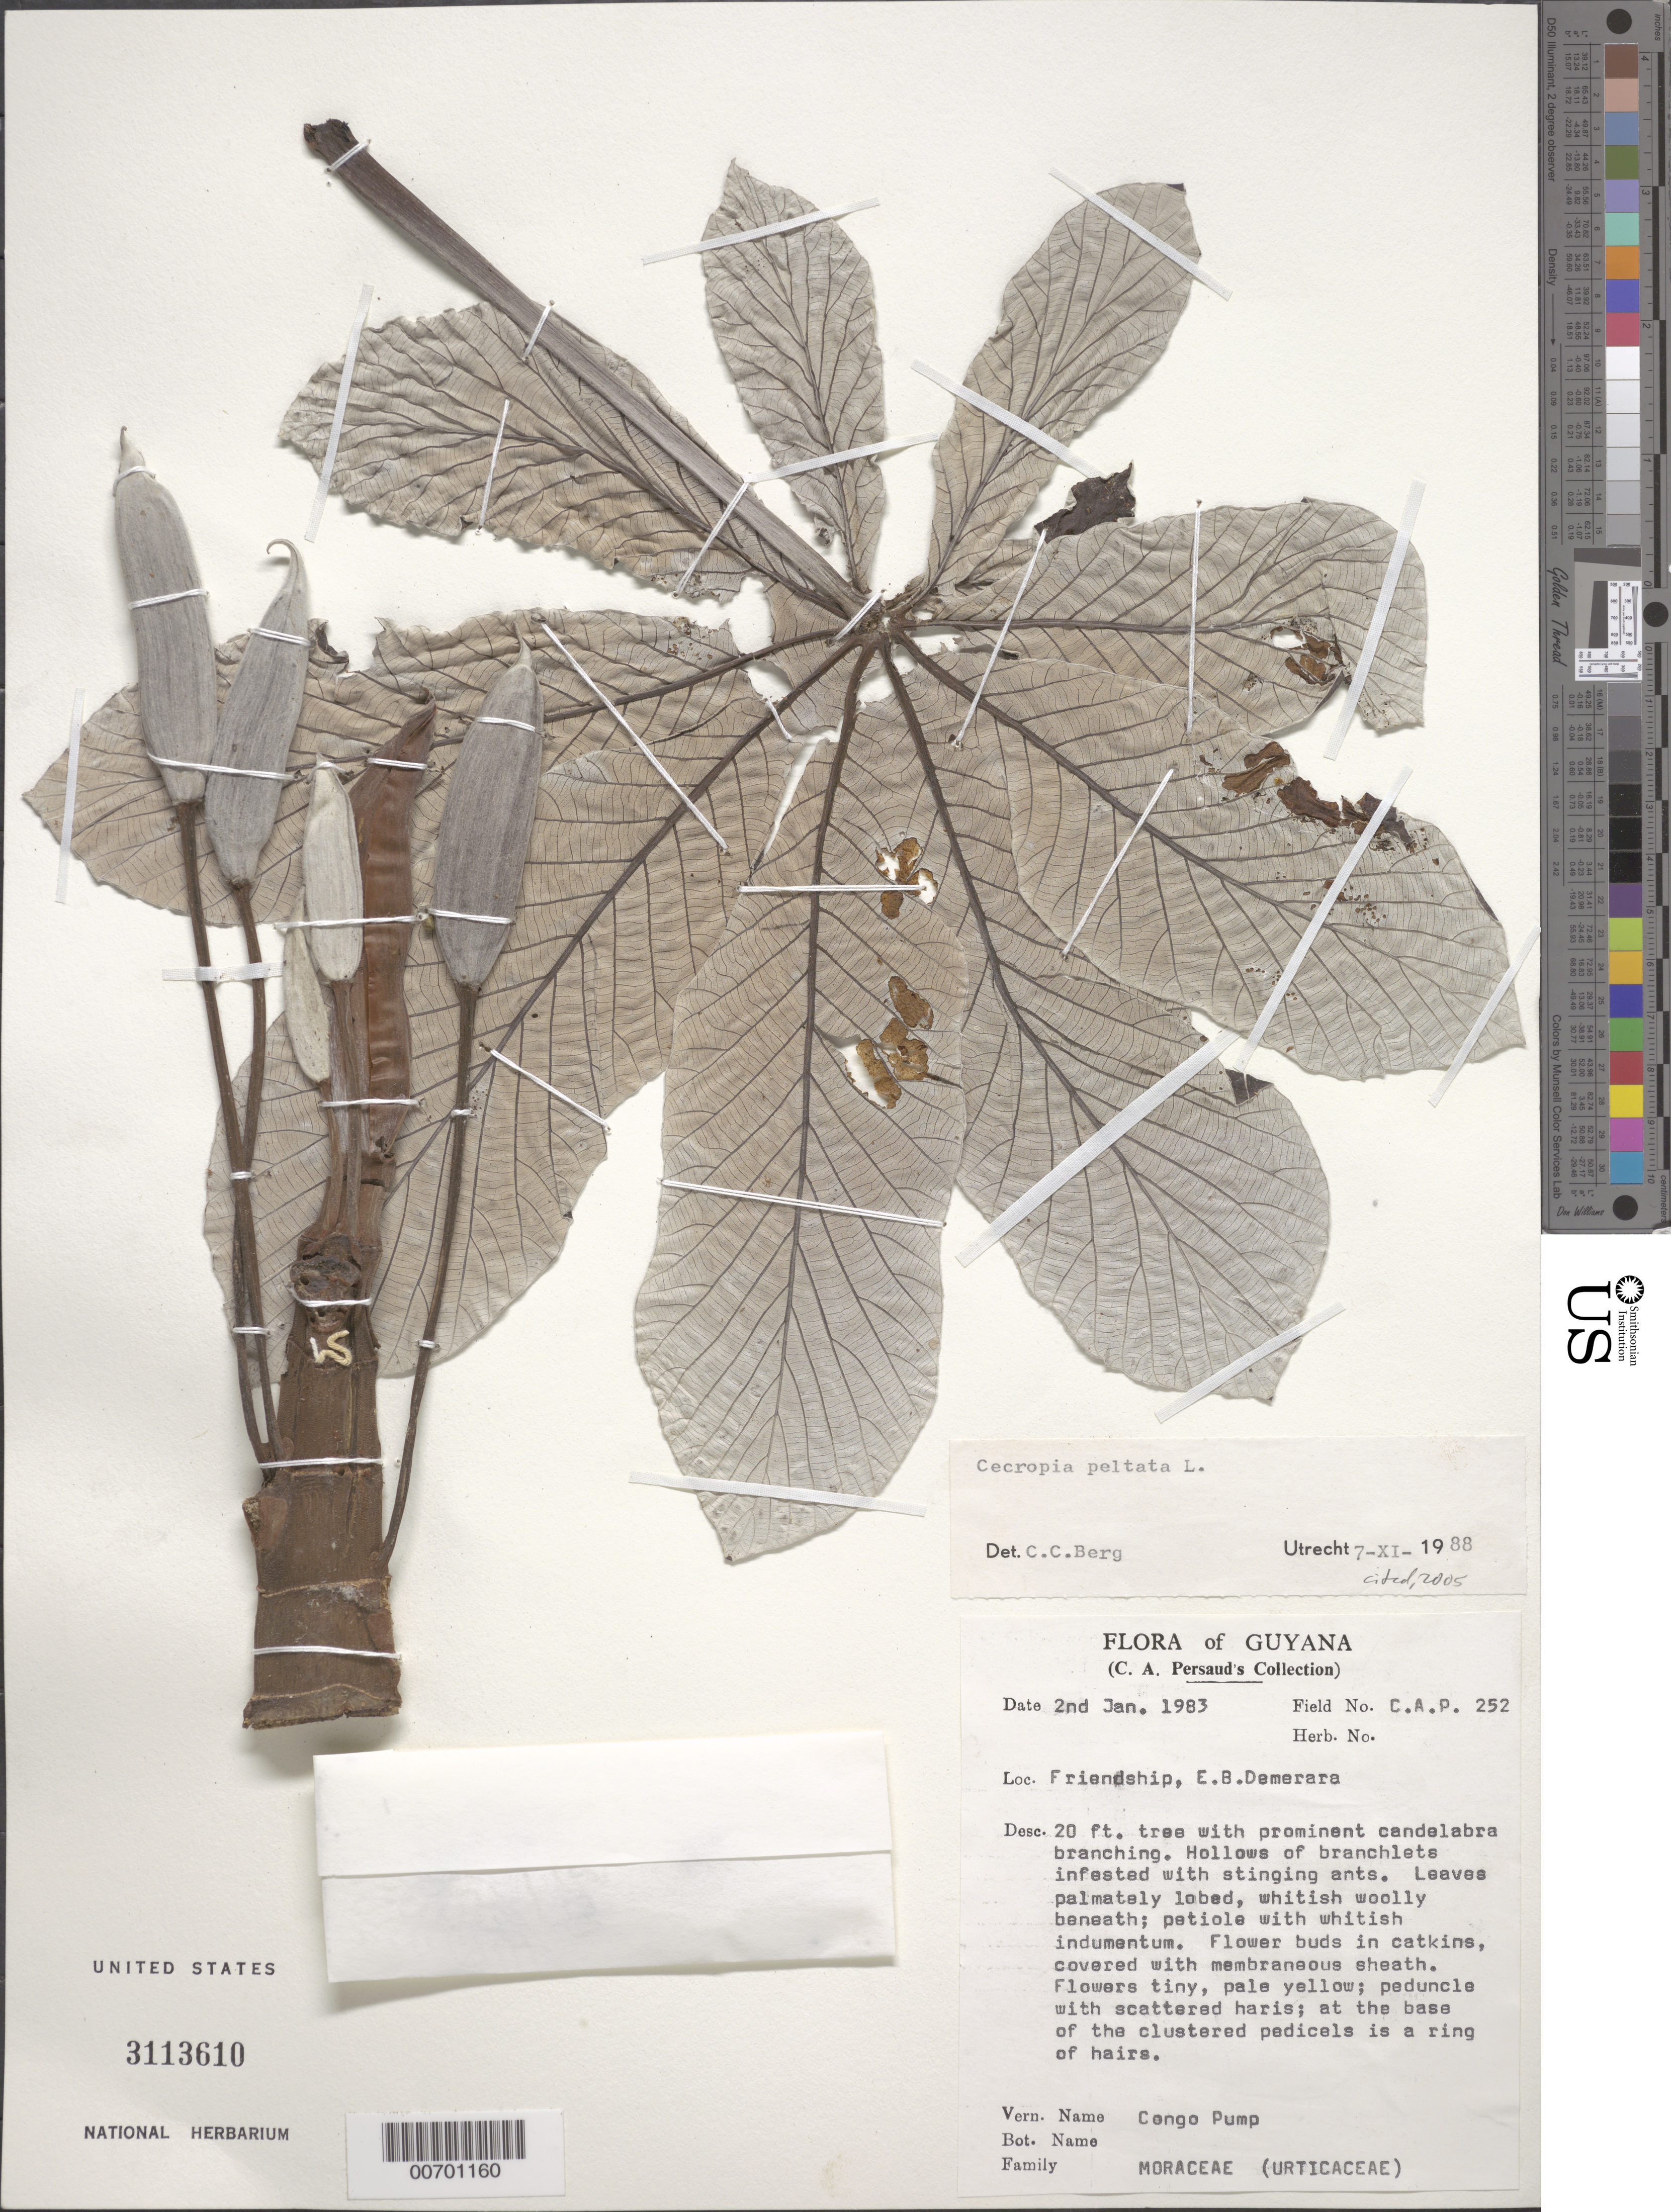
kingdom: Plantae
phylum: Tracheophyta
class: Magnoliopsida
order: Rosales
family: Urticaceae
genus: Cecropia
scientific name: Cecropia peltata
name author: L.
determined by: Berg, C. C.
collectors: A. Persaud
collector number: CAP 252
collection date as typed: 2-Jan-83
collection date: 1983-01-02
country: Guyana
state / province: Demerara-Mahaica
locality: Friendship Village, East Coast Demerara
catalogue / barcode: US 3113610